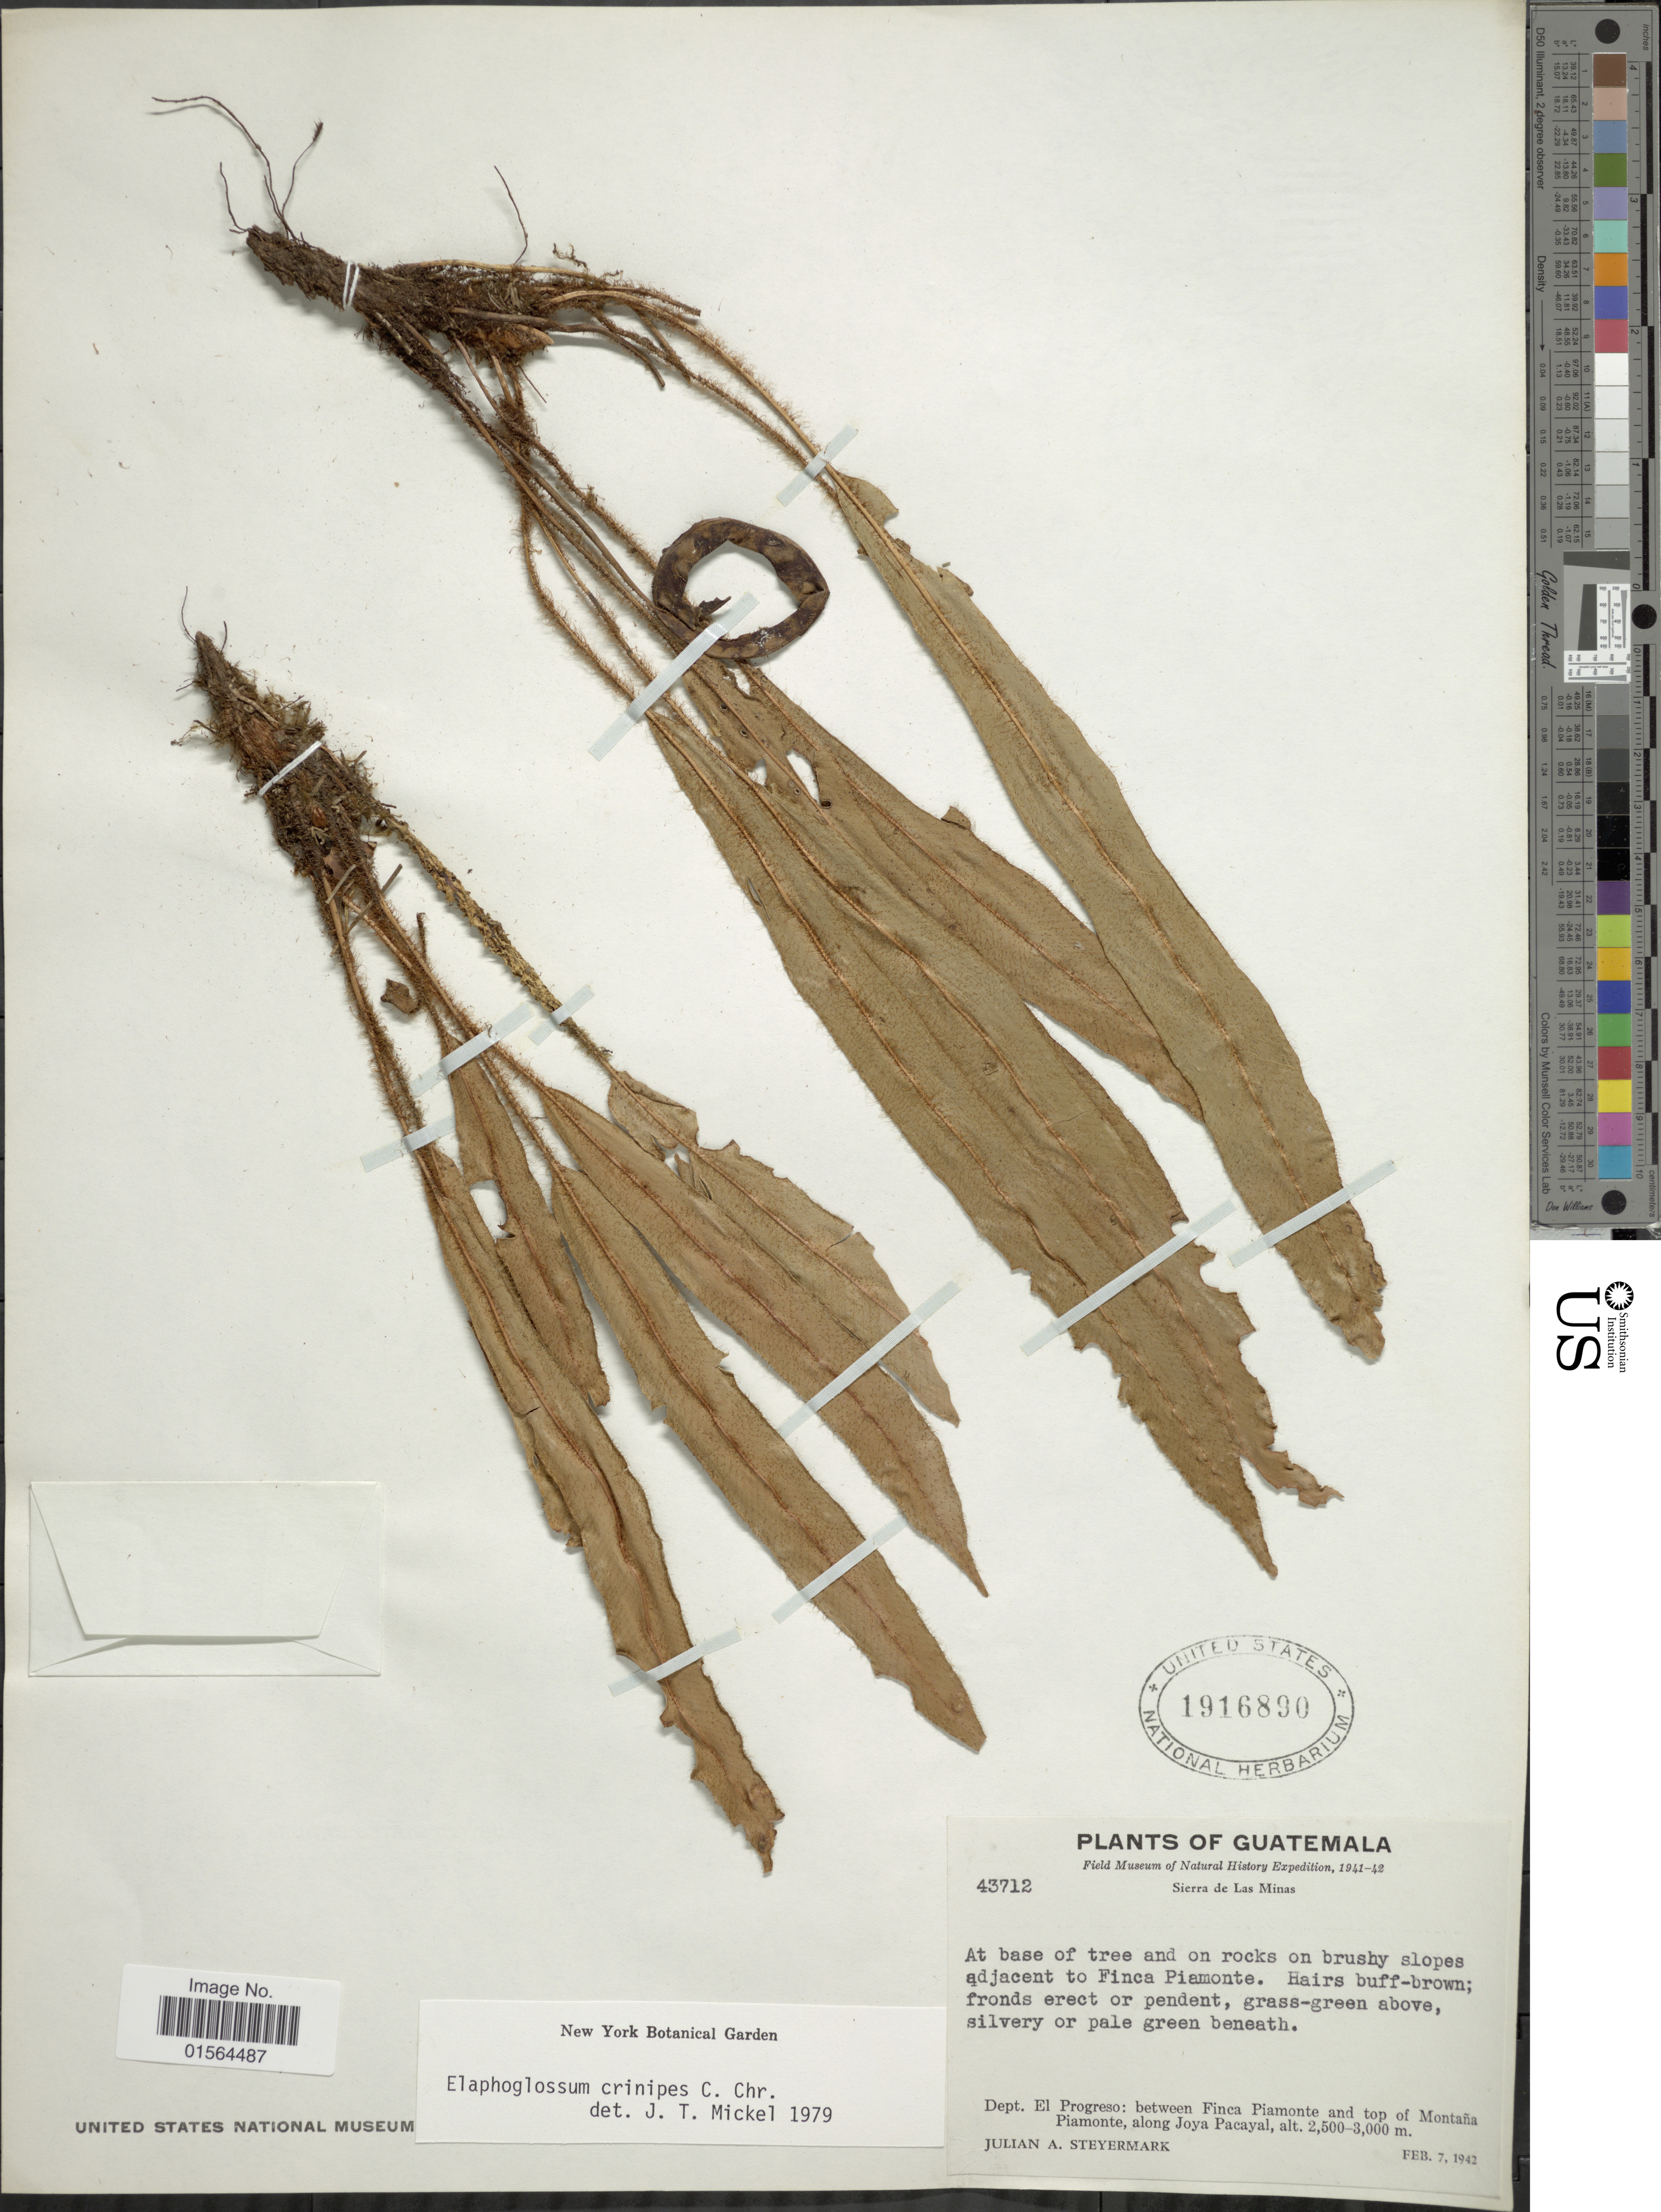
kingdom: Plantae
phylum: Tracheophyta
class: Polypodiopsida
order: Polypodiales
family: Dryopteridaceae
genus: Elaphoglossum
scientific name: Elaphoglossum setigerum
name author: (Sodiro) Diels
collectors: J. Steyermark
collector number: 43712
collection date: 1942-02-07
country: Guatemala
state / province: El Progreso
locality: Sierra de Las Minas, Between Finca Piamonte and top of Montana Piamonte, along Joya Pacayal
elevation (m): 2500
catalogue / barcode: US 1916890